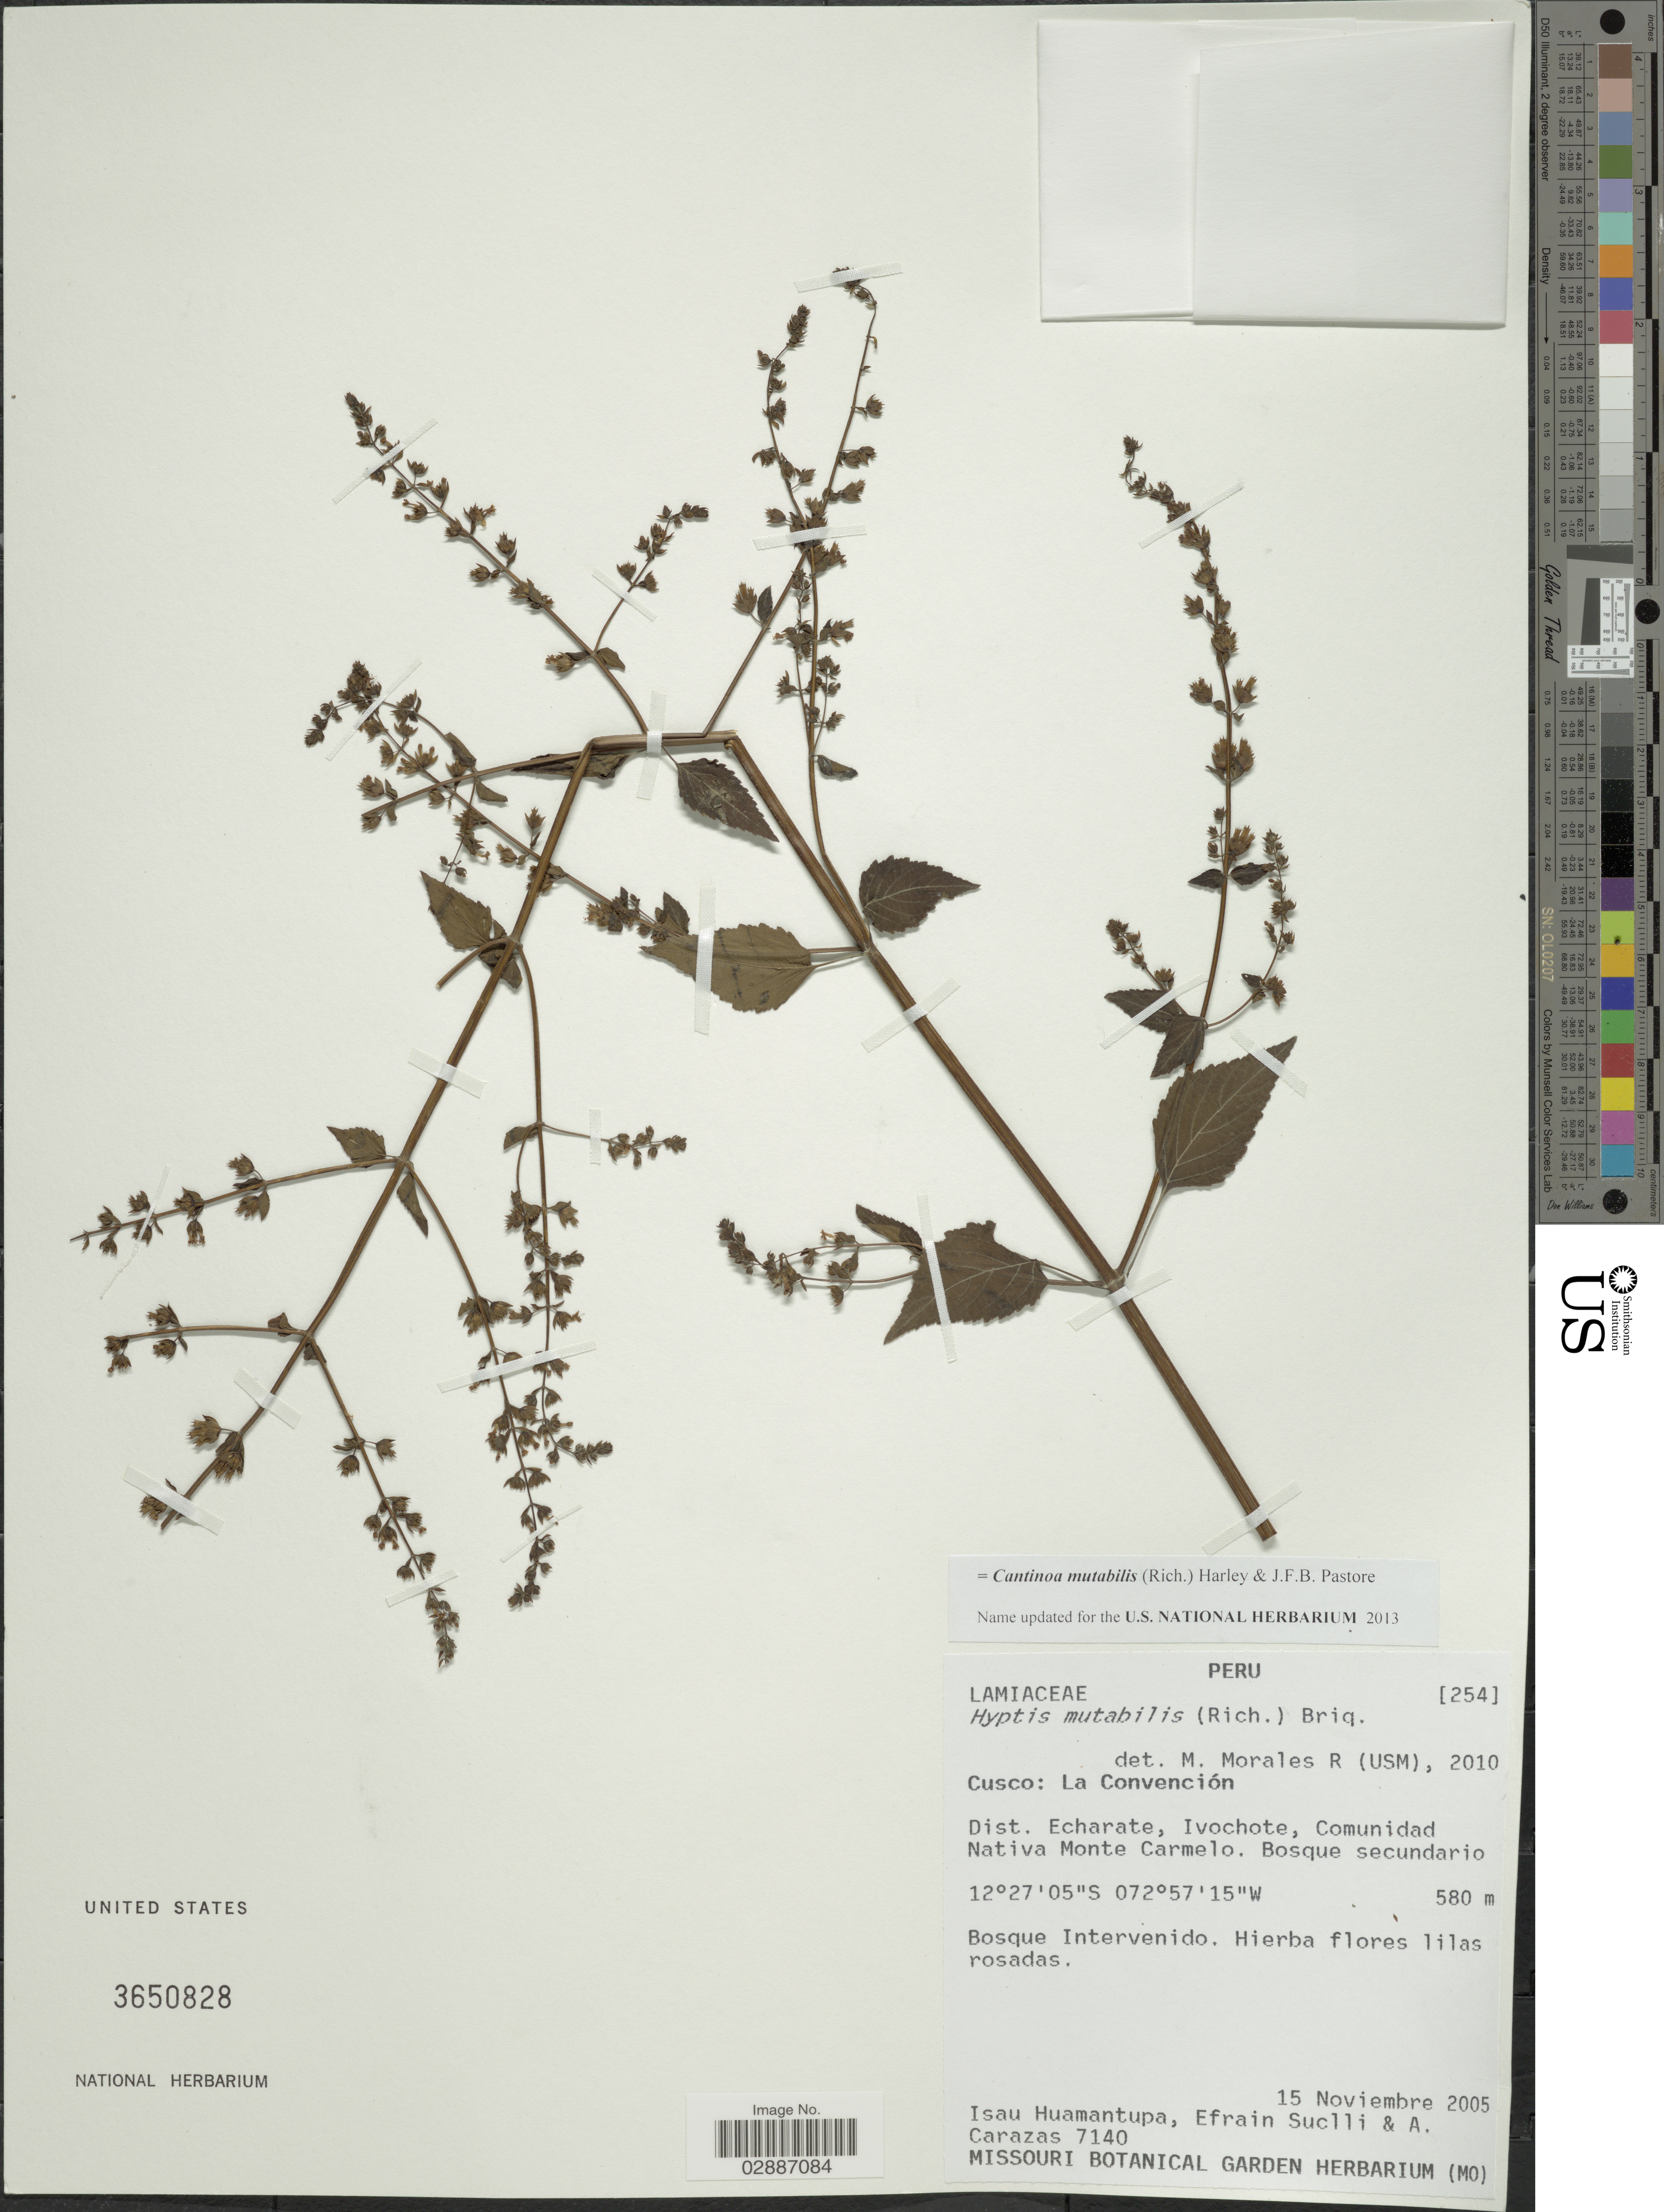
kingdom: Plantae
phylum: Tracheophyta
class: Magnoliopsida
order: Lamiales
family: Lamiaceae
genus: Cantinoa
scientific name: Cantinoa mutabilis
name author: (Epling) Harley & J.F.B. Pastore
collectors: I. Huamantupa, E. Suclli & A. Carazas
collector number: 7140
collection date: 2005-11-15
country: Peru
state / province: Cusco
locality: La Convención. Dist. Echarate, Ivochote, Comunidad Nativa Monte Carmelo.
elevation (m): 580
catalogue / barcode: US 3650828